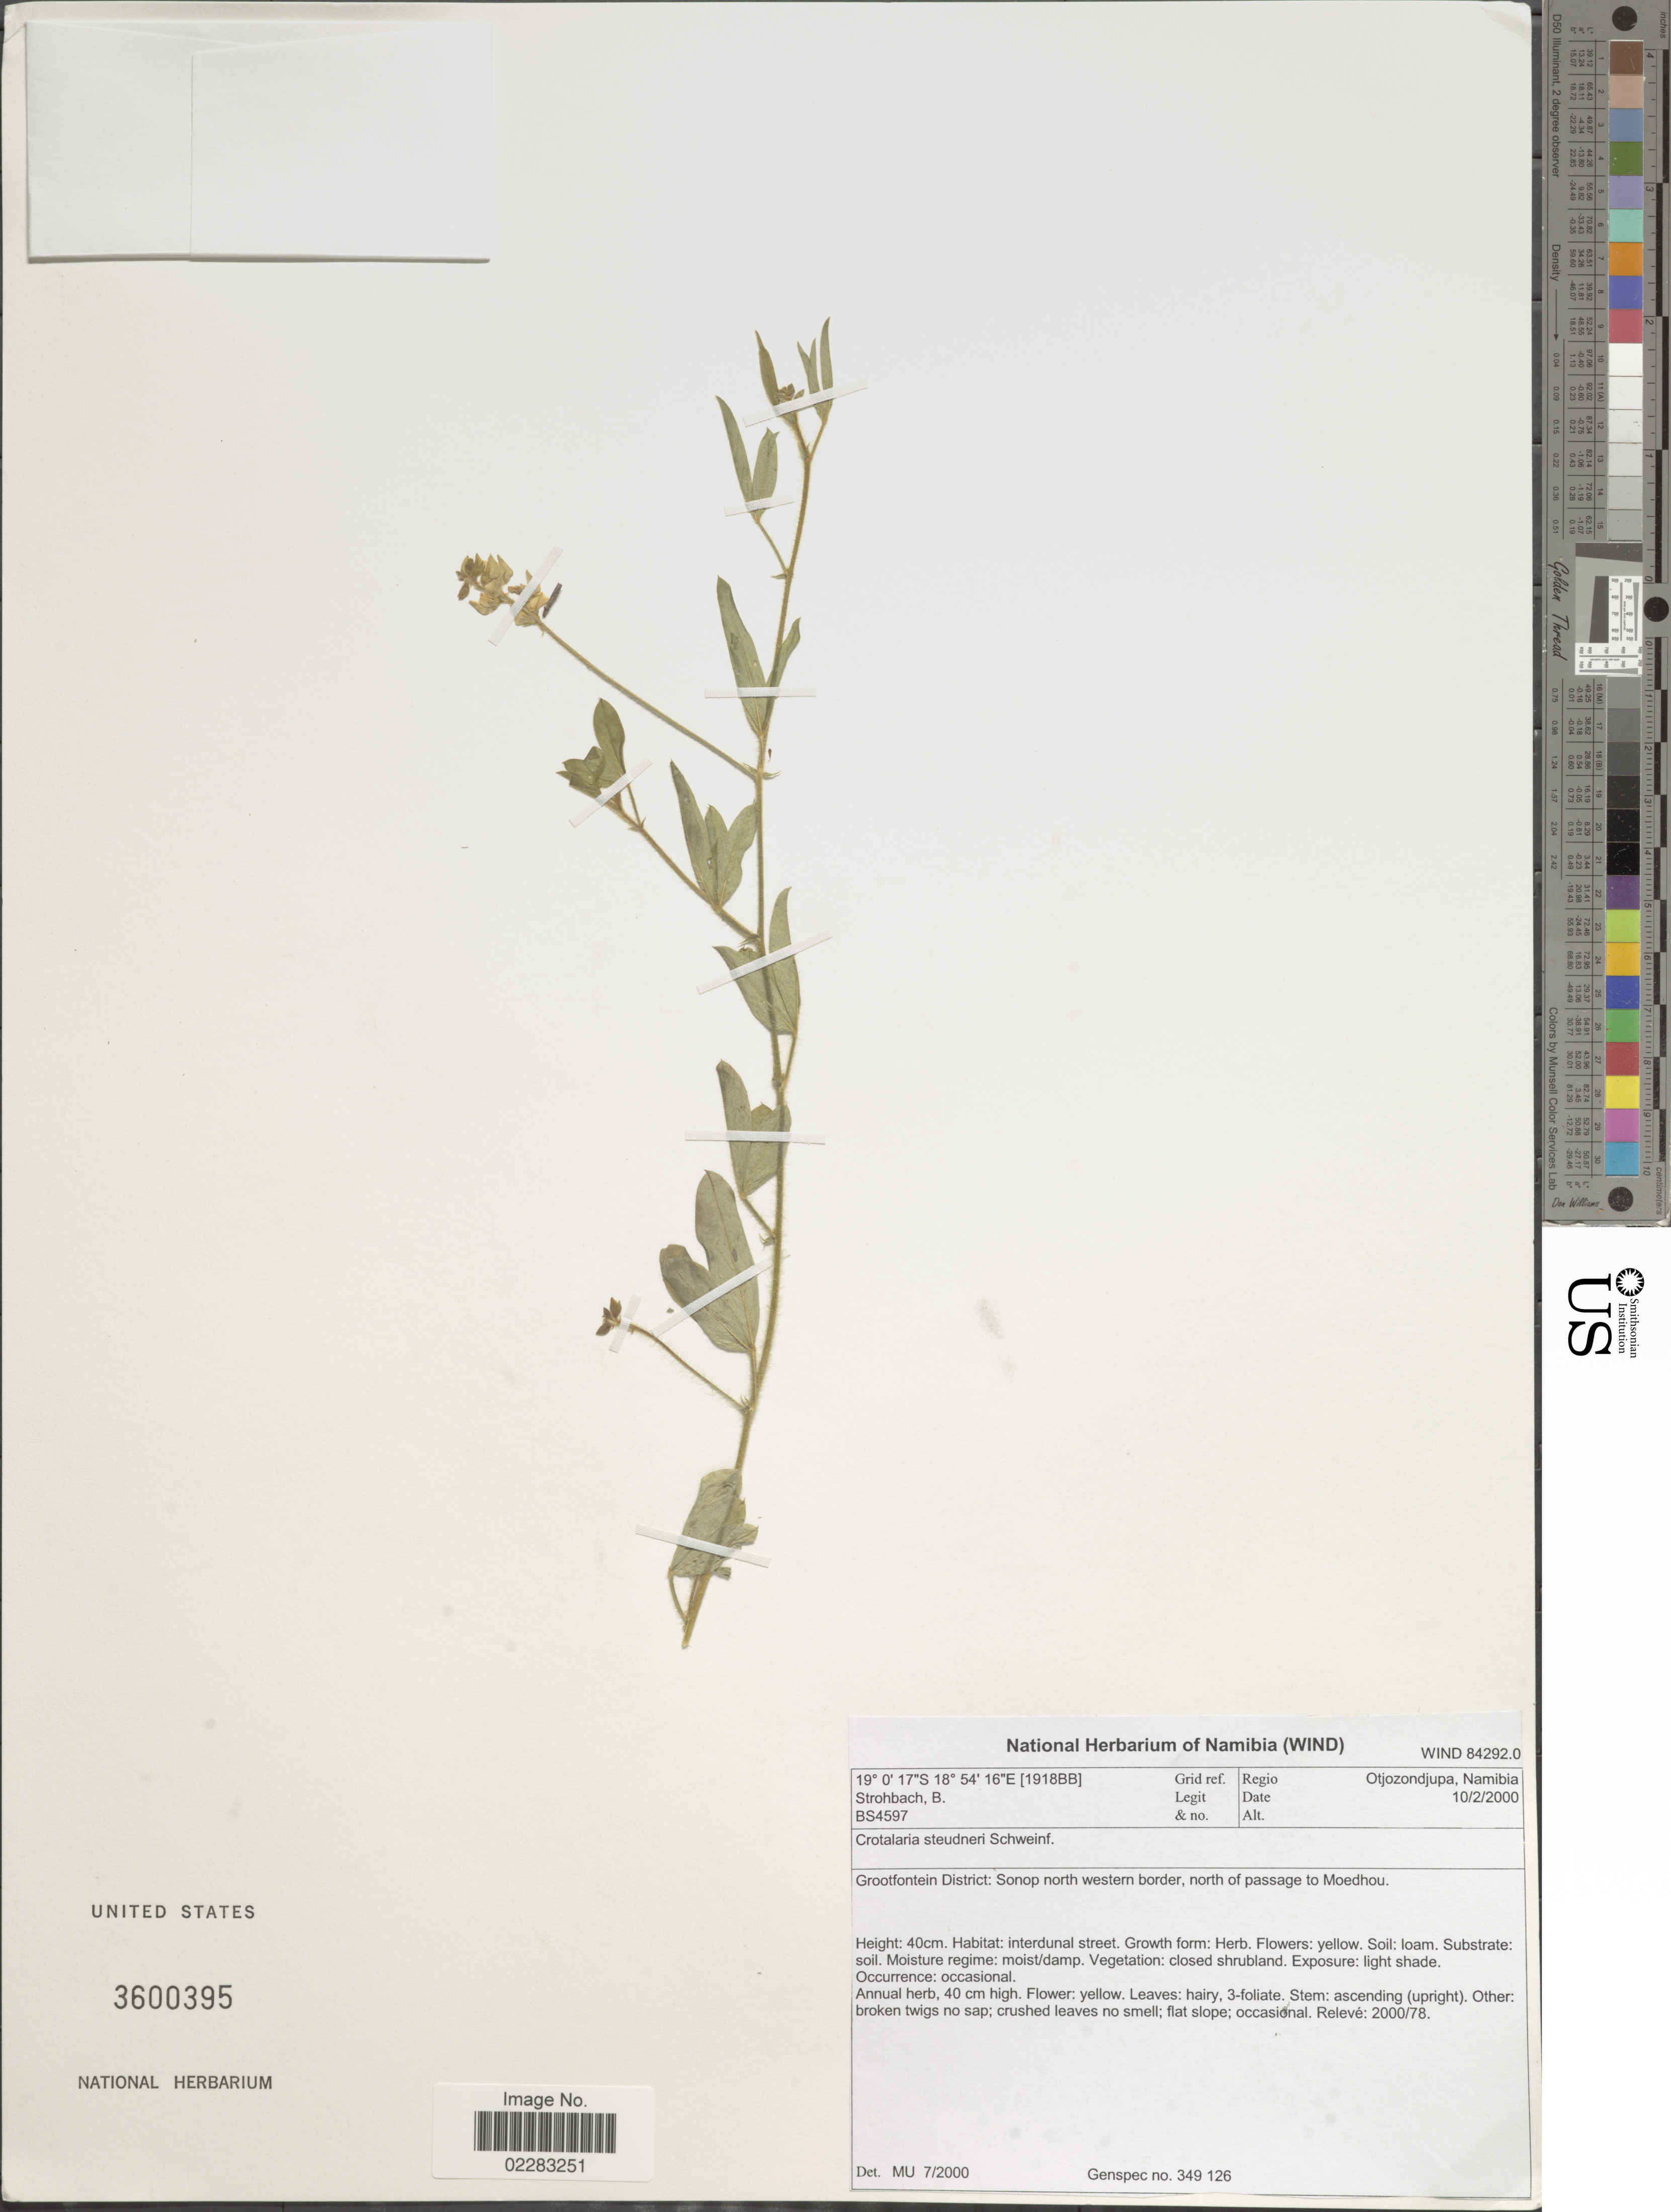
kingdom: Plantae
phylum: Tracheophyta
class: Magnoliopsida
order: Fabales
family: Fabaceae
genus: Crotalaria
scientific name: Crotalaria steudneri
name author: Schweinf.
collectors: B. Strohbach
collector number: BS4597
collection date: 2000-02-10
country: Namibia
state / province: Otjozondjupa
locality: Grootfontein District: Sonop north western border, north of passage to Moedhou.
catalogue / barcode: US 3600395